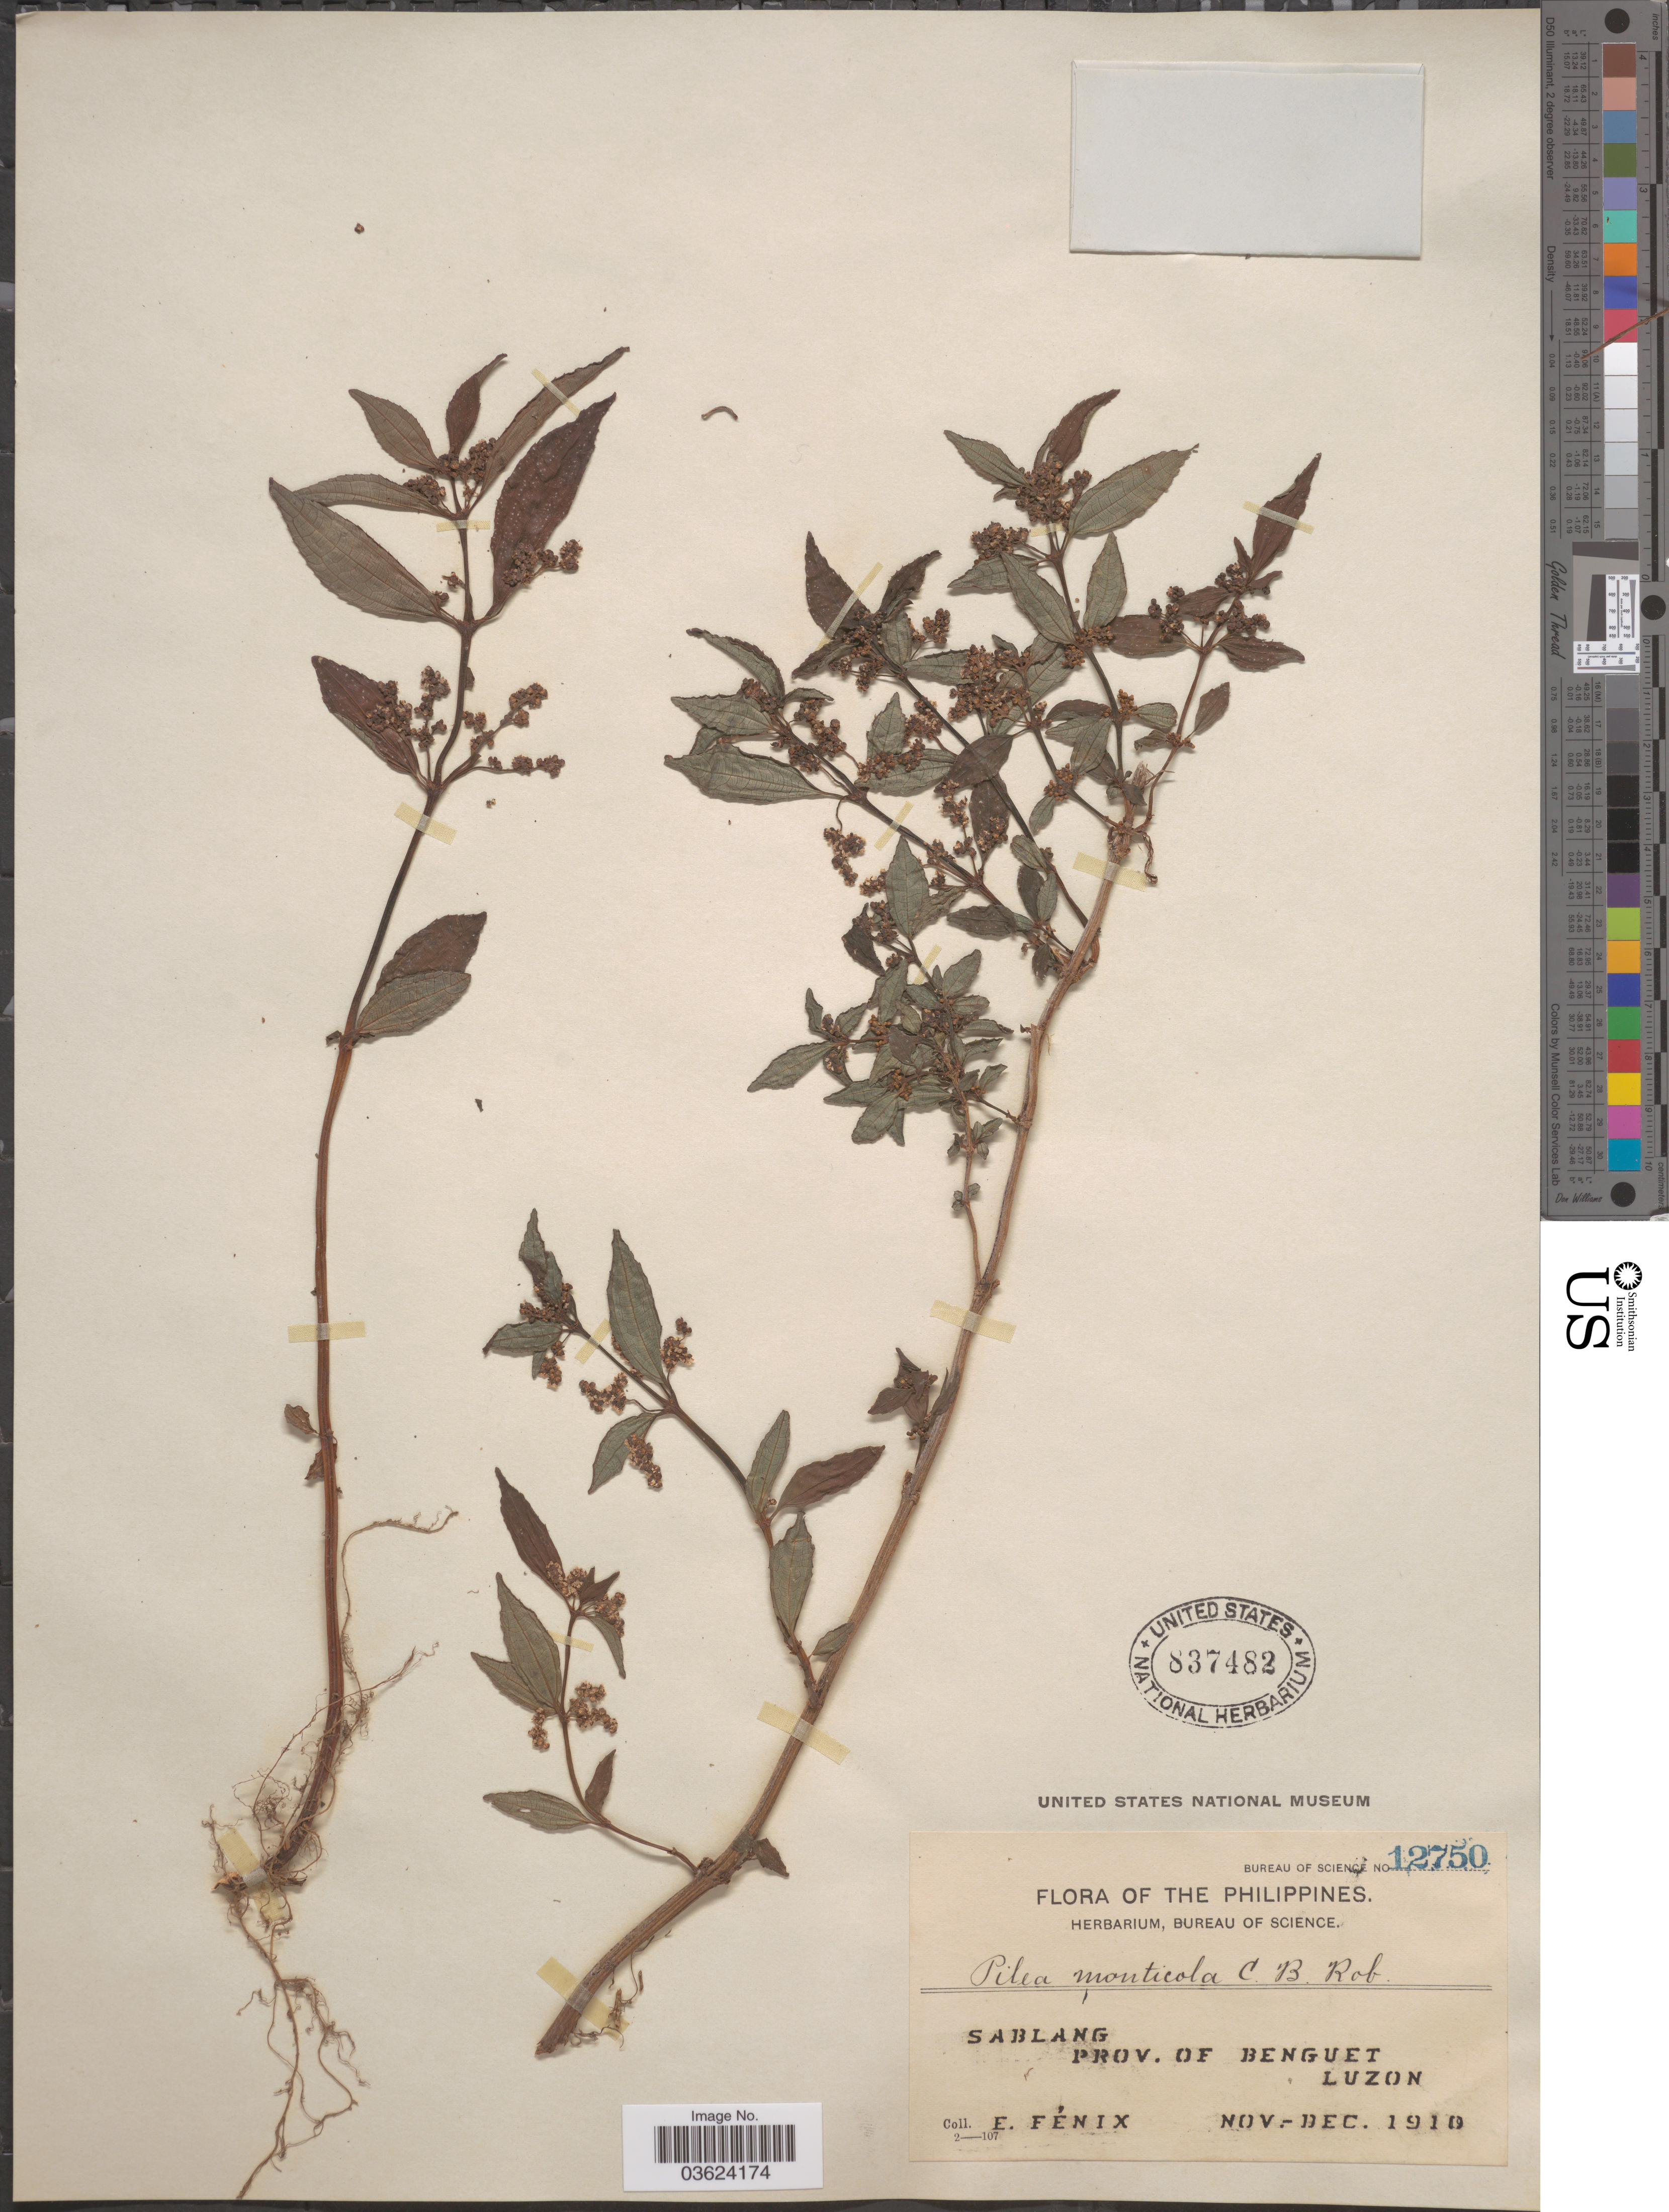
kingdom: Plantae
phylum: Tracheophyta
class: Magnoliopsida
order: Rosales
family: Urticaceae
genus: Pilea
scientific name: Pilea monticola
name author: C.B. Rob.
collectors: E. Fénix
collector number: Bureau of Science 12750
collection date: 1910-11/1910-12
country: Philippines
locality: Sablang. Prov. of Benguet, Luzon.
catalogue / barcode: US 837482